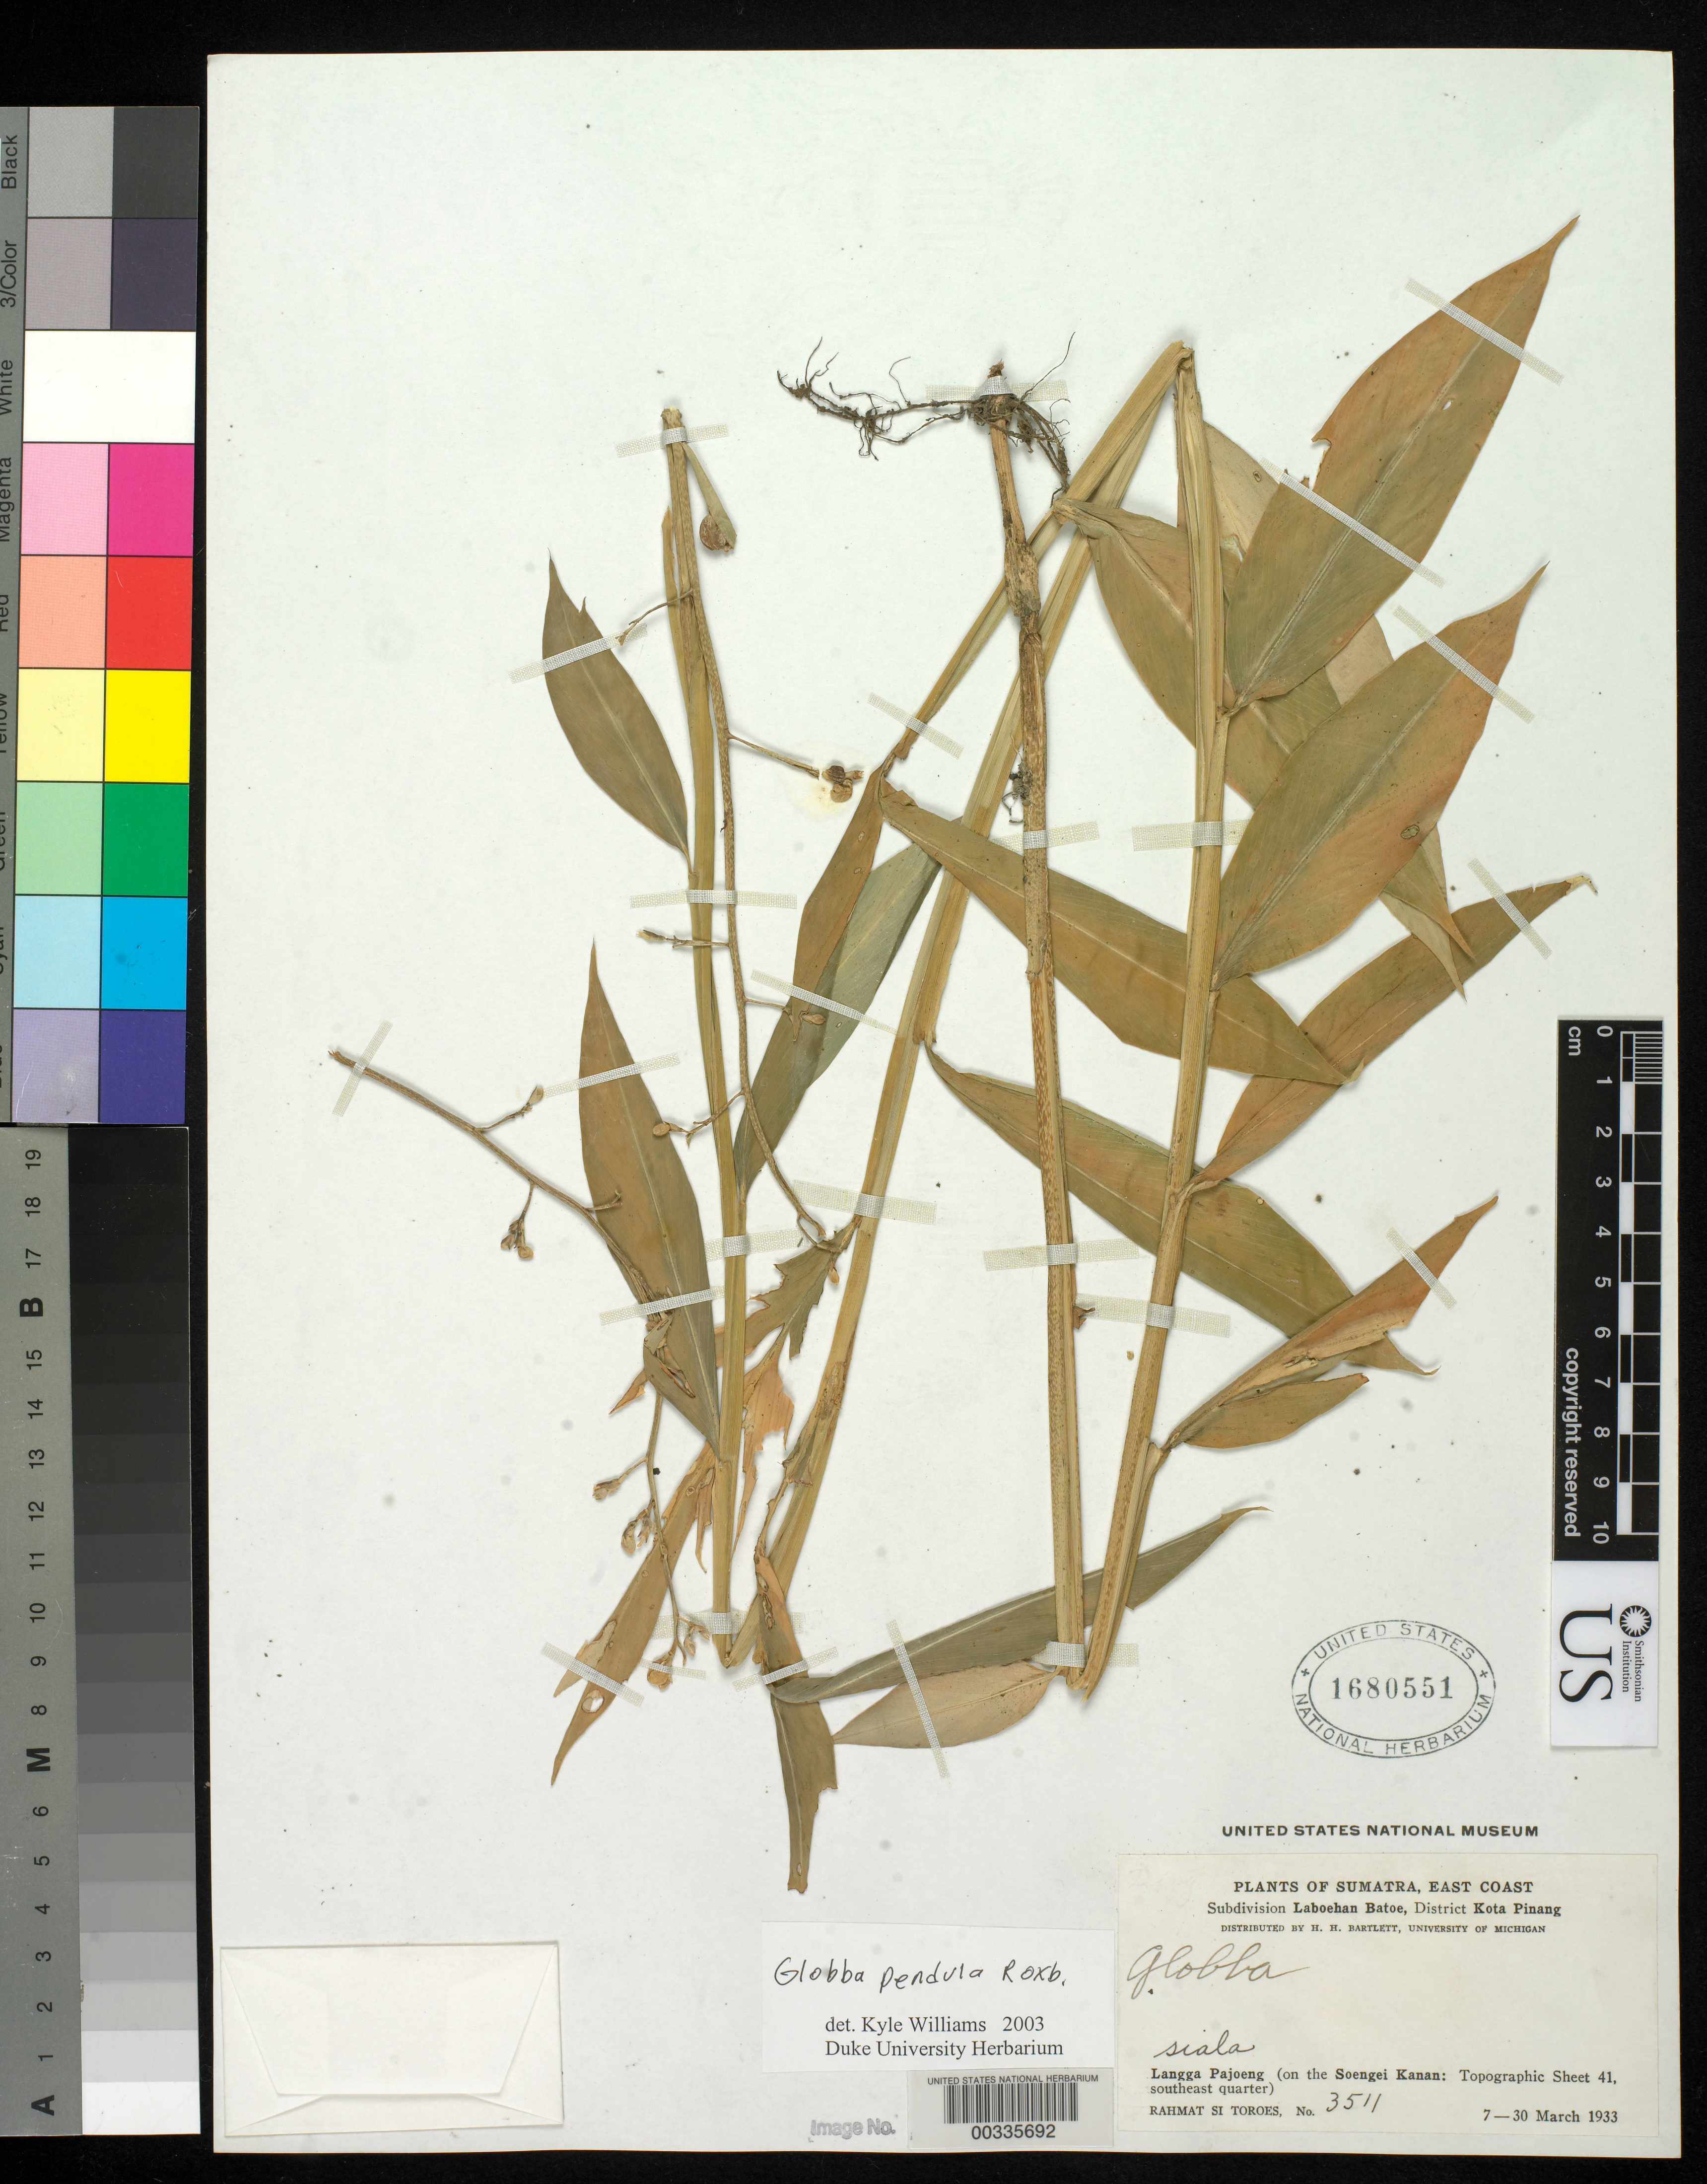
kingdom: Plantae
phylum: Tracheophyta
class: Liliopsida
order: Zingiberales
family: Zingiberaceae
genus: Globba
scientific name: Globba pendula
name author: Roxb.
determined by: Williams, K. J.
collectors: Rahmat Si Boeea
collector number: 3511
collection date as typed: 07 Mar 1933 to 30 Mar 1933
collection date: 1933-03-07/1933-03-30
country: Indonesia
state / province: Sumatra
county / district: Sumatera Utara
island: Sumatra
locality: Subdivision Laboehan Batoe, district Kota Pinang, Langga Pajoeng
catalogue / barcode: US 1680551